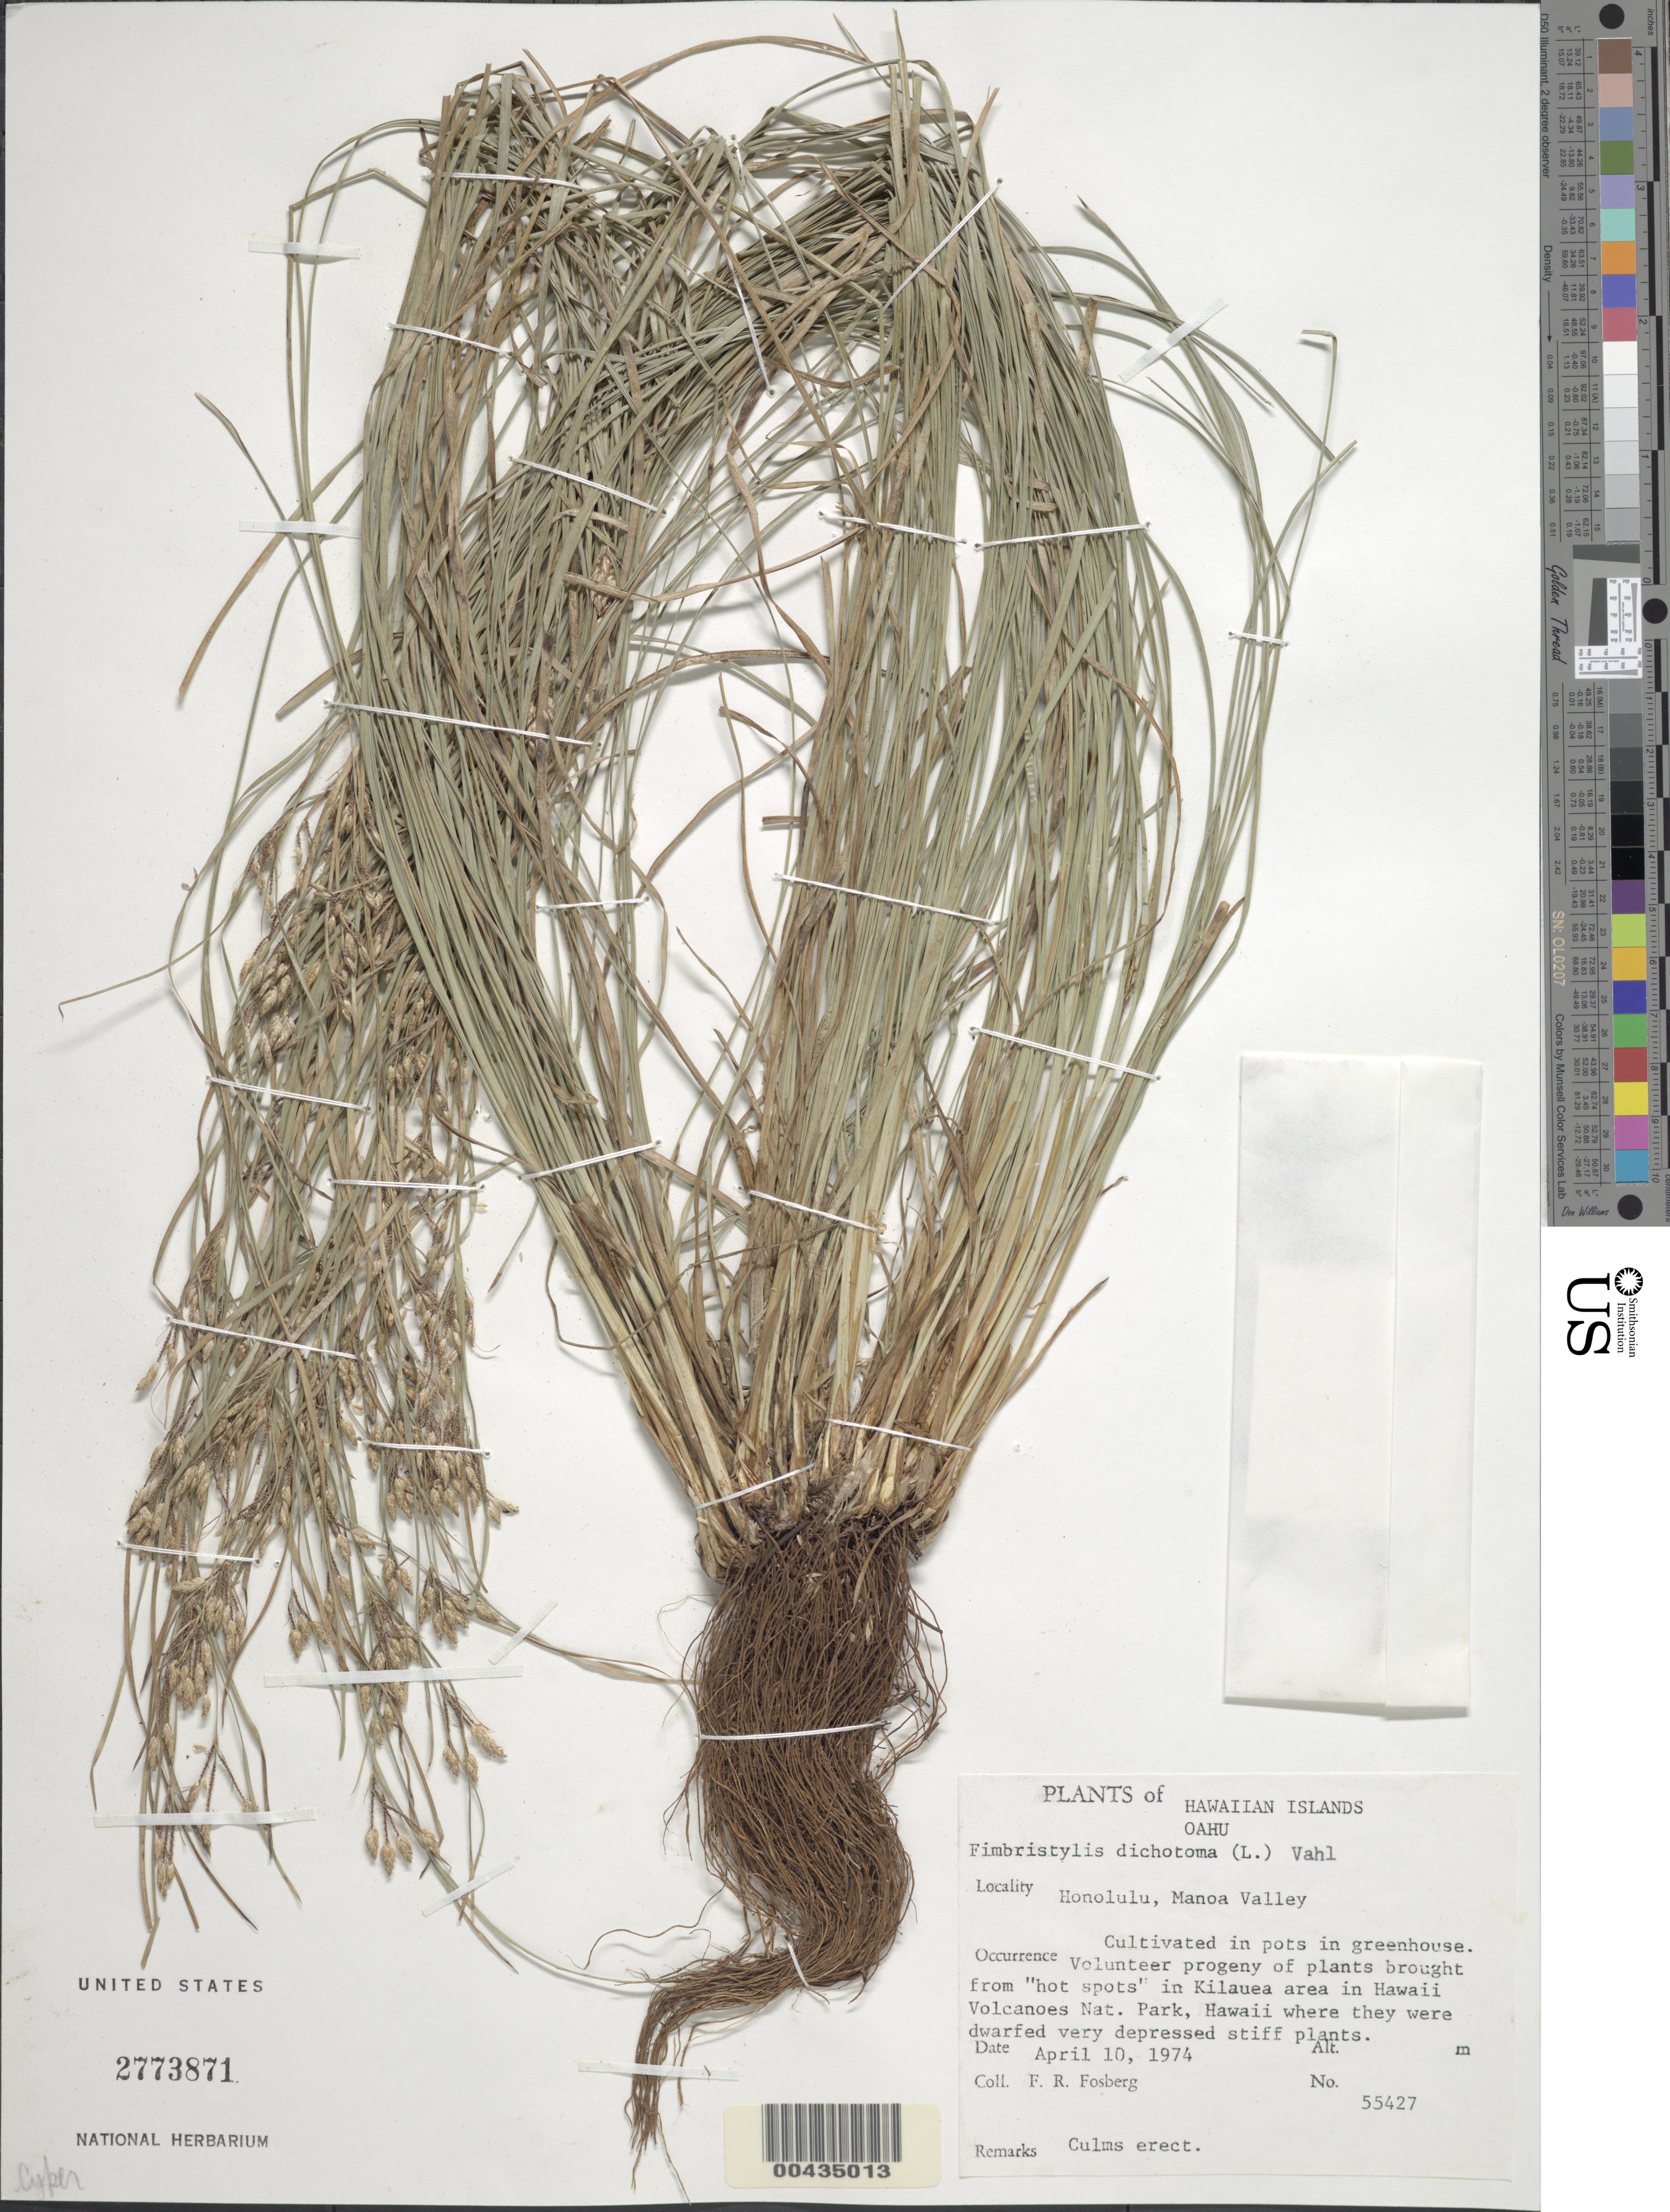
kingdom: Plantae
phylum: Tracheophyta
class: Liliopsida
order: Poales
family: Cyperaceae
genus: Fimbristylis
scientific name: Fimbristylis dichotoma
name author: (L.) Vahl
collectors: F. R. Fosberg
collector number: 55427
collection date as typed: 10 Apr 1974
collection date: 1974-04-10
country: United States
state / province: Hawaii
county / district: Honolulu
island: Oahu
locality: Greenhouse, Honolulu, Manoa Valley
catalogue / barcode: US 2773871